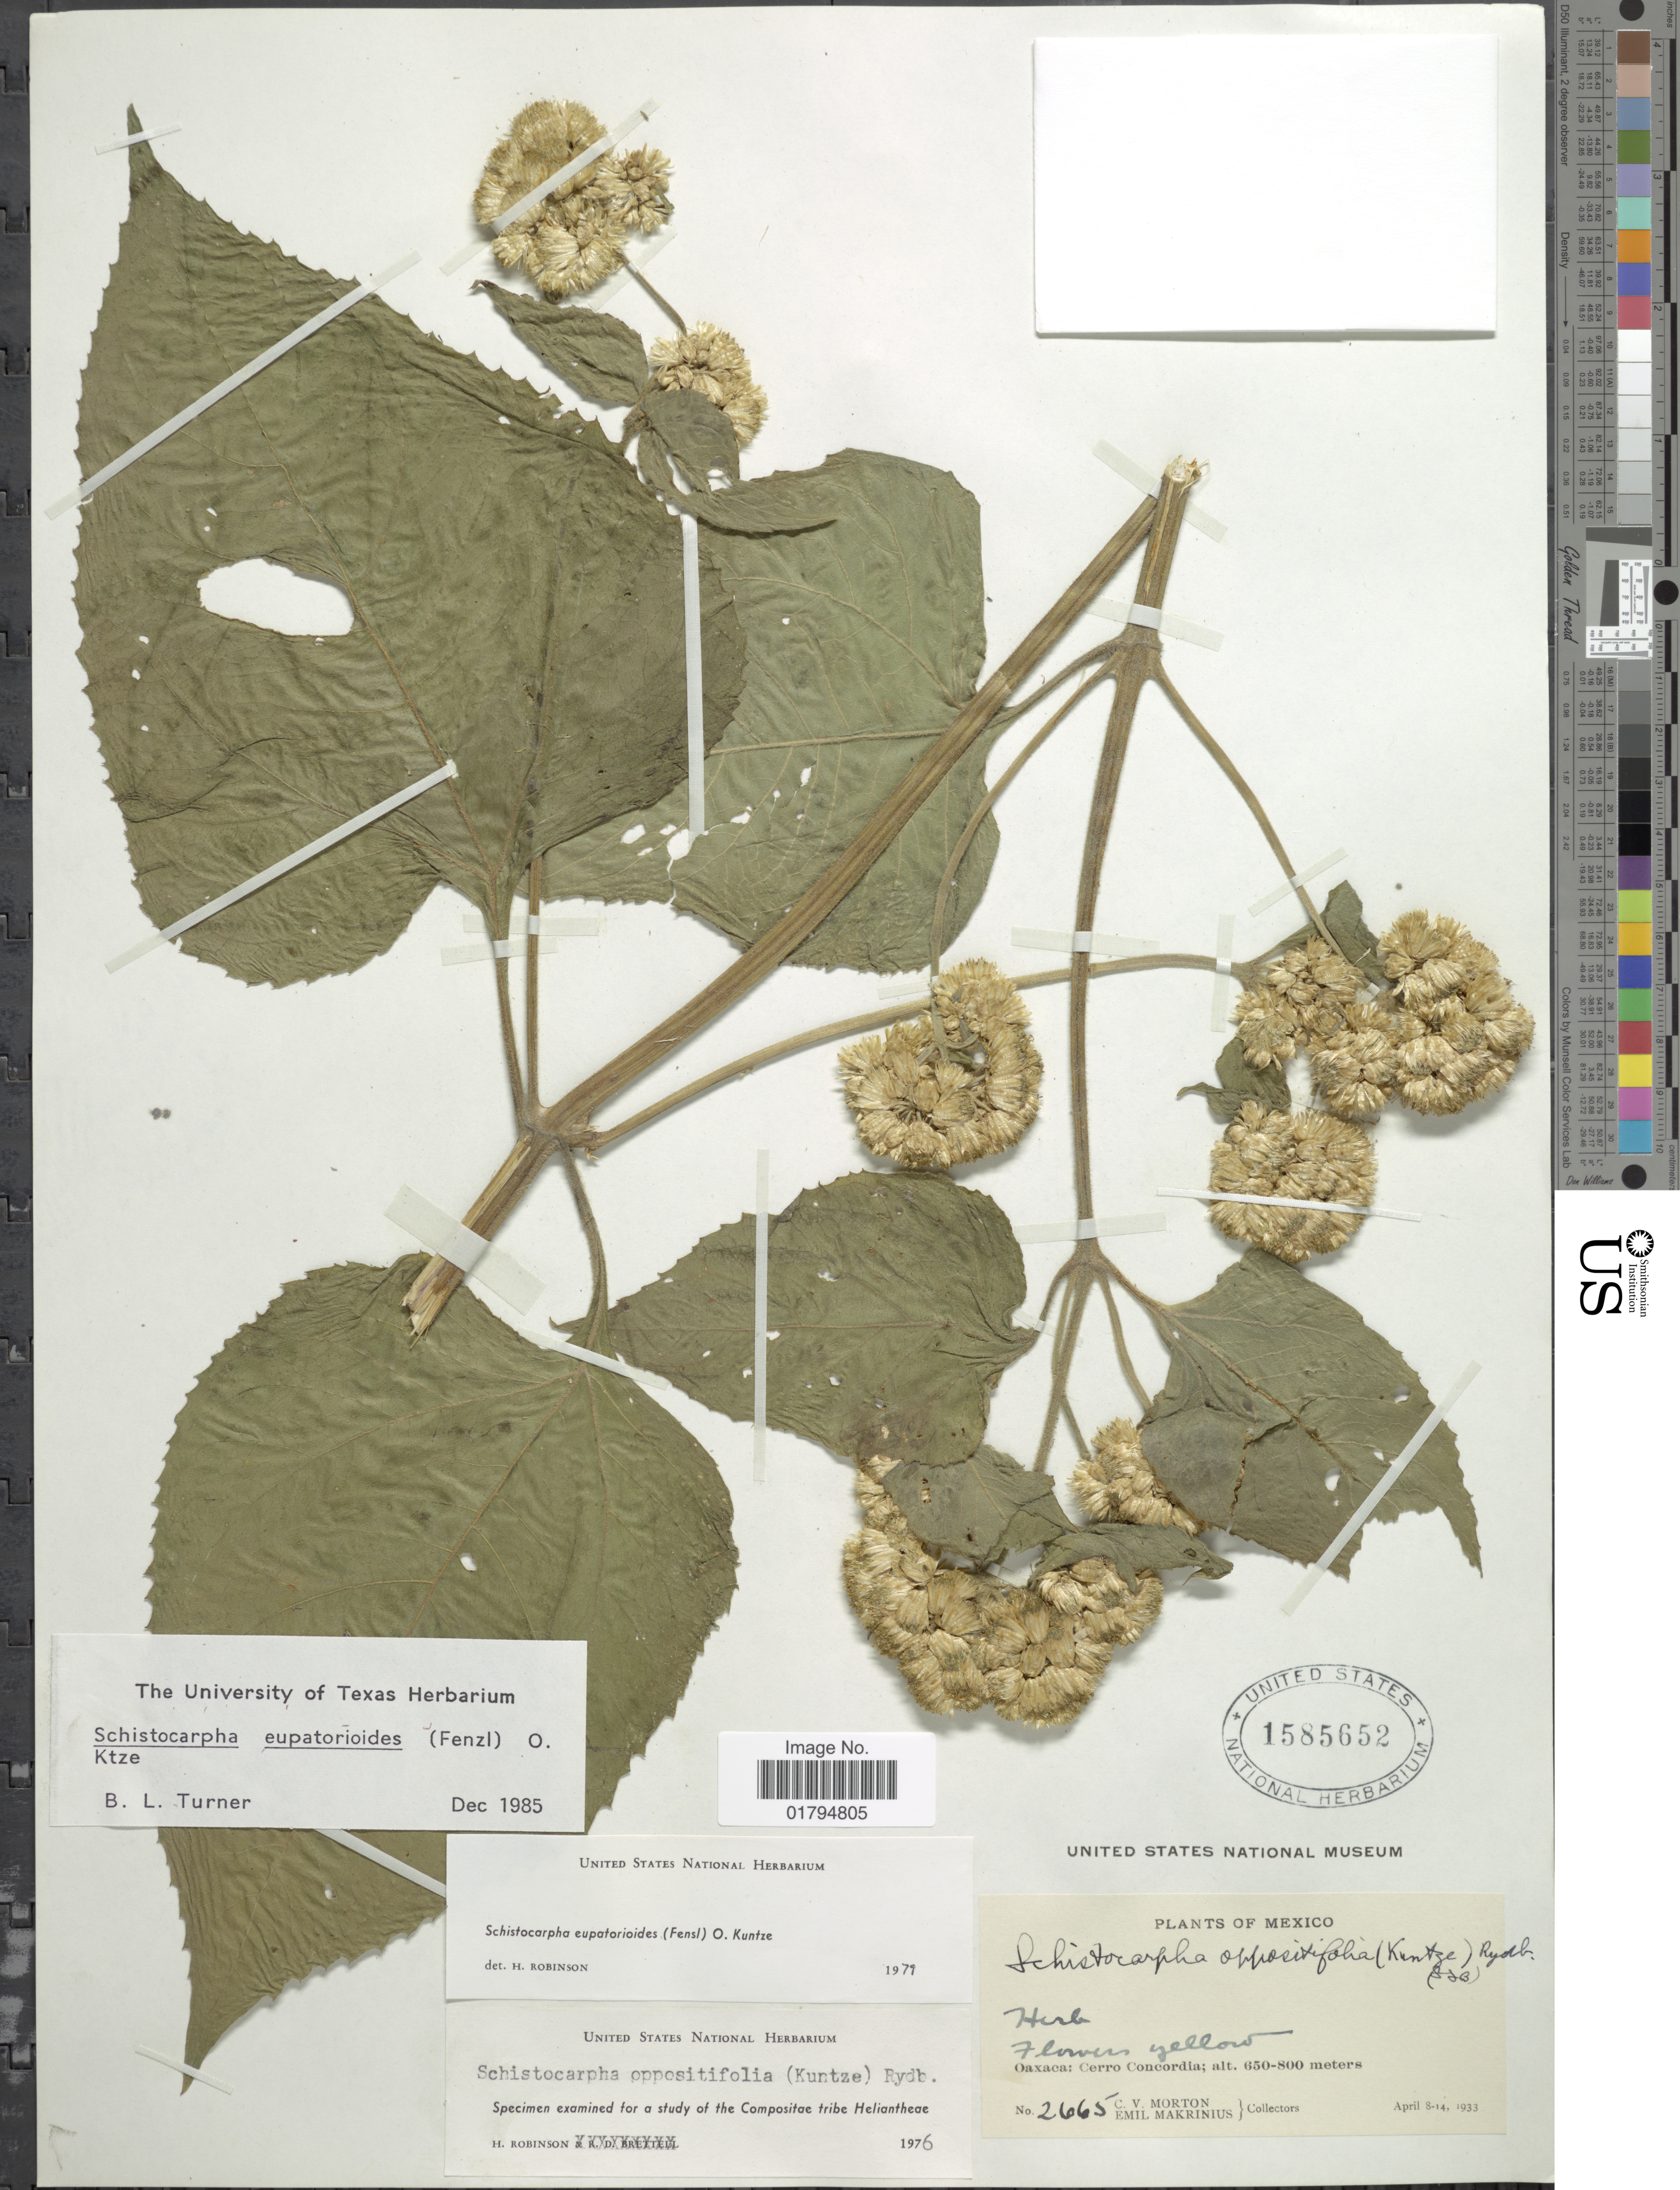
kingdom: Plantae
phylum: Tracheophyta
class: Magnoliopsida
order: Asterales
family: Asteraceae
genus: Schistocarpha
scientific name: Schistocarpha eupatorioides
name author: (Fenzl) Kuntze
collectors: C. V. Morton & E. Makrinius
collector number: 2665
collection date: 1933-04-08/1933-04-14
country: Mexico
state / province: Oaxaca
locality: Cerro Concordia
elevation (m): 650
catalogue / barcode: US 1585652